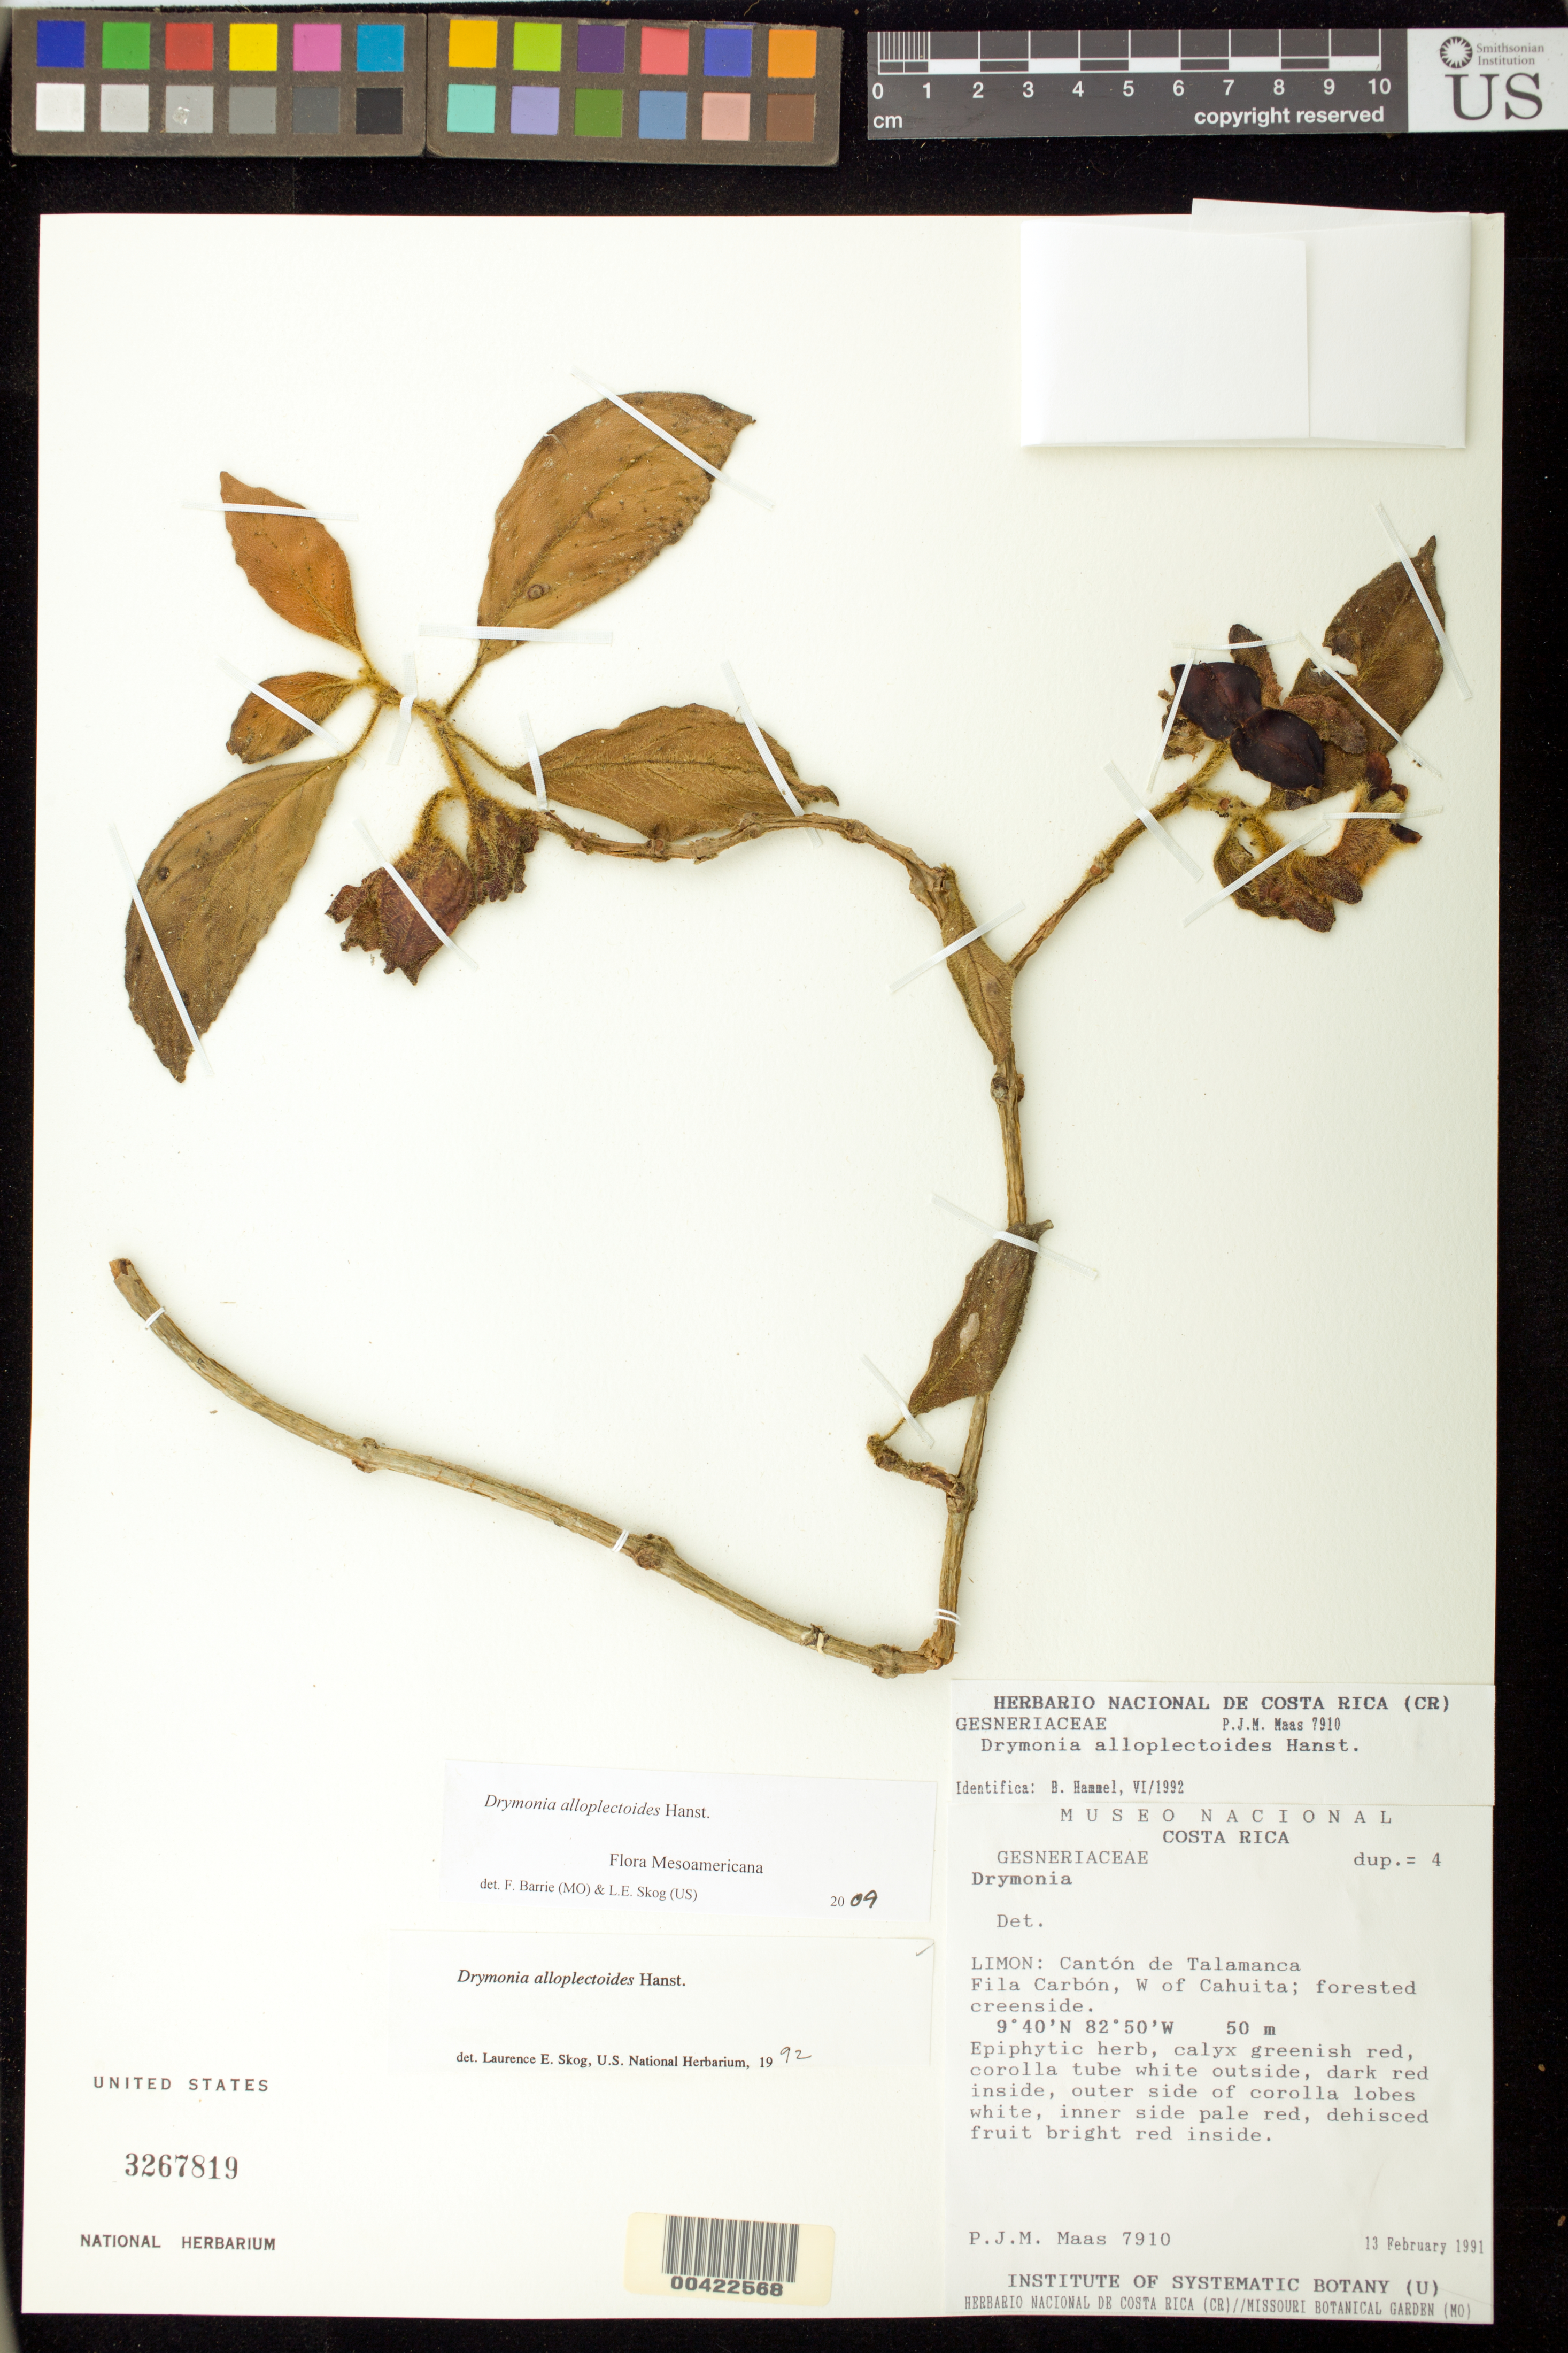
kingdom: Plantae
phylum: Tracheophyta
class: Magnoliopsida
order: Lamiales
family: Gesneriaceae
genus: Drymonia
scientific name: Drymonia alloplectoides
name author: Hanst.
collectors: P. Maas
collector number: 7910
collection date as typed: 13 Feb 1991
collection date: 1991-02-13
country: Costa Rica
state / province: Limón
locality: Cantón Talamanca, Dist. Cahuita, Fila Carbon, W of Cahuita; forested creenside.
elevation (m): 50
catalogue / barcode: US 3267819